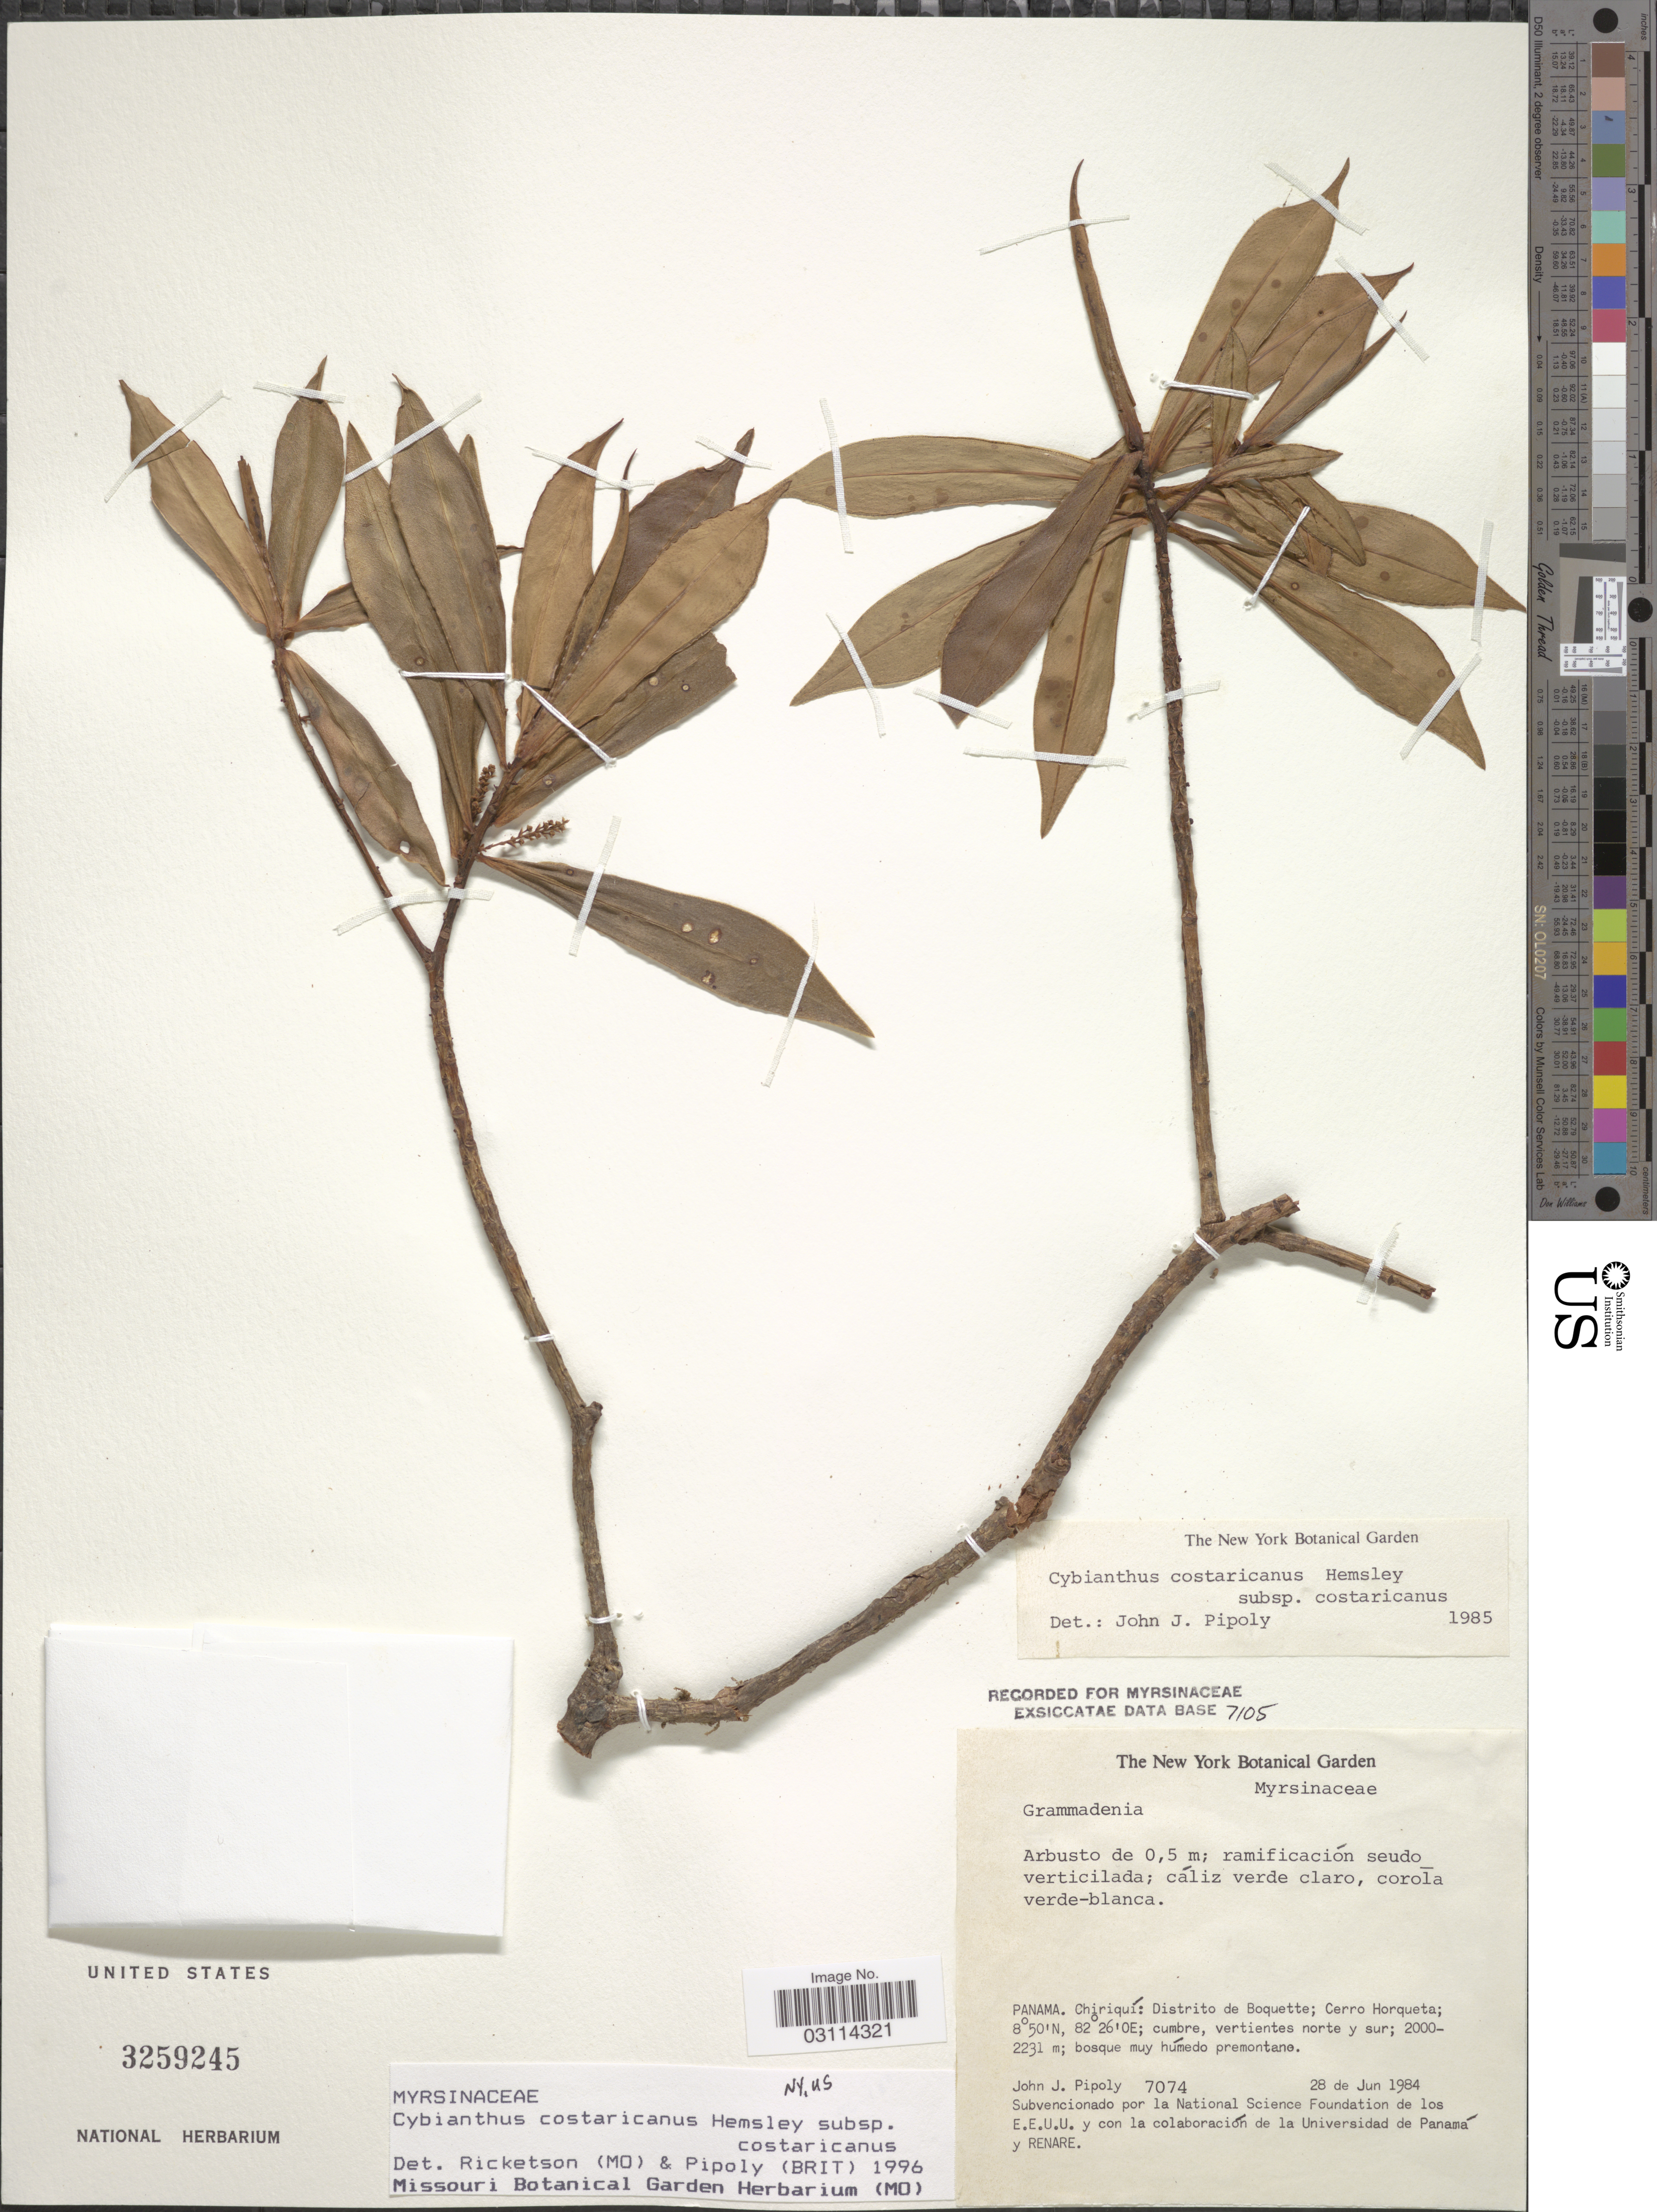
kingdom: Plantae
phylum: Tracheophyta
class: Magnoliopsida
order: Ericales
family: Primulaceae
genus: Cybianthus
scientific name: Cybianthus costaricanus subsp. costaricanus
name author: Hemsl.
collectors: J. J. Pipoly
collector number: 7074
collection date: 1984-06-28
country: Panama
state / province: Chiriqui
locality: Distrito de Boquette; Cerro Horqueta; cumbre, vertientes norte y sur.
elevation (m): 2000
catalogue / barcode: US 3259245